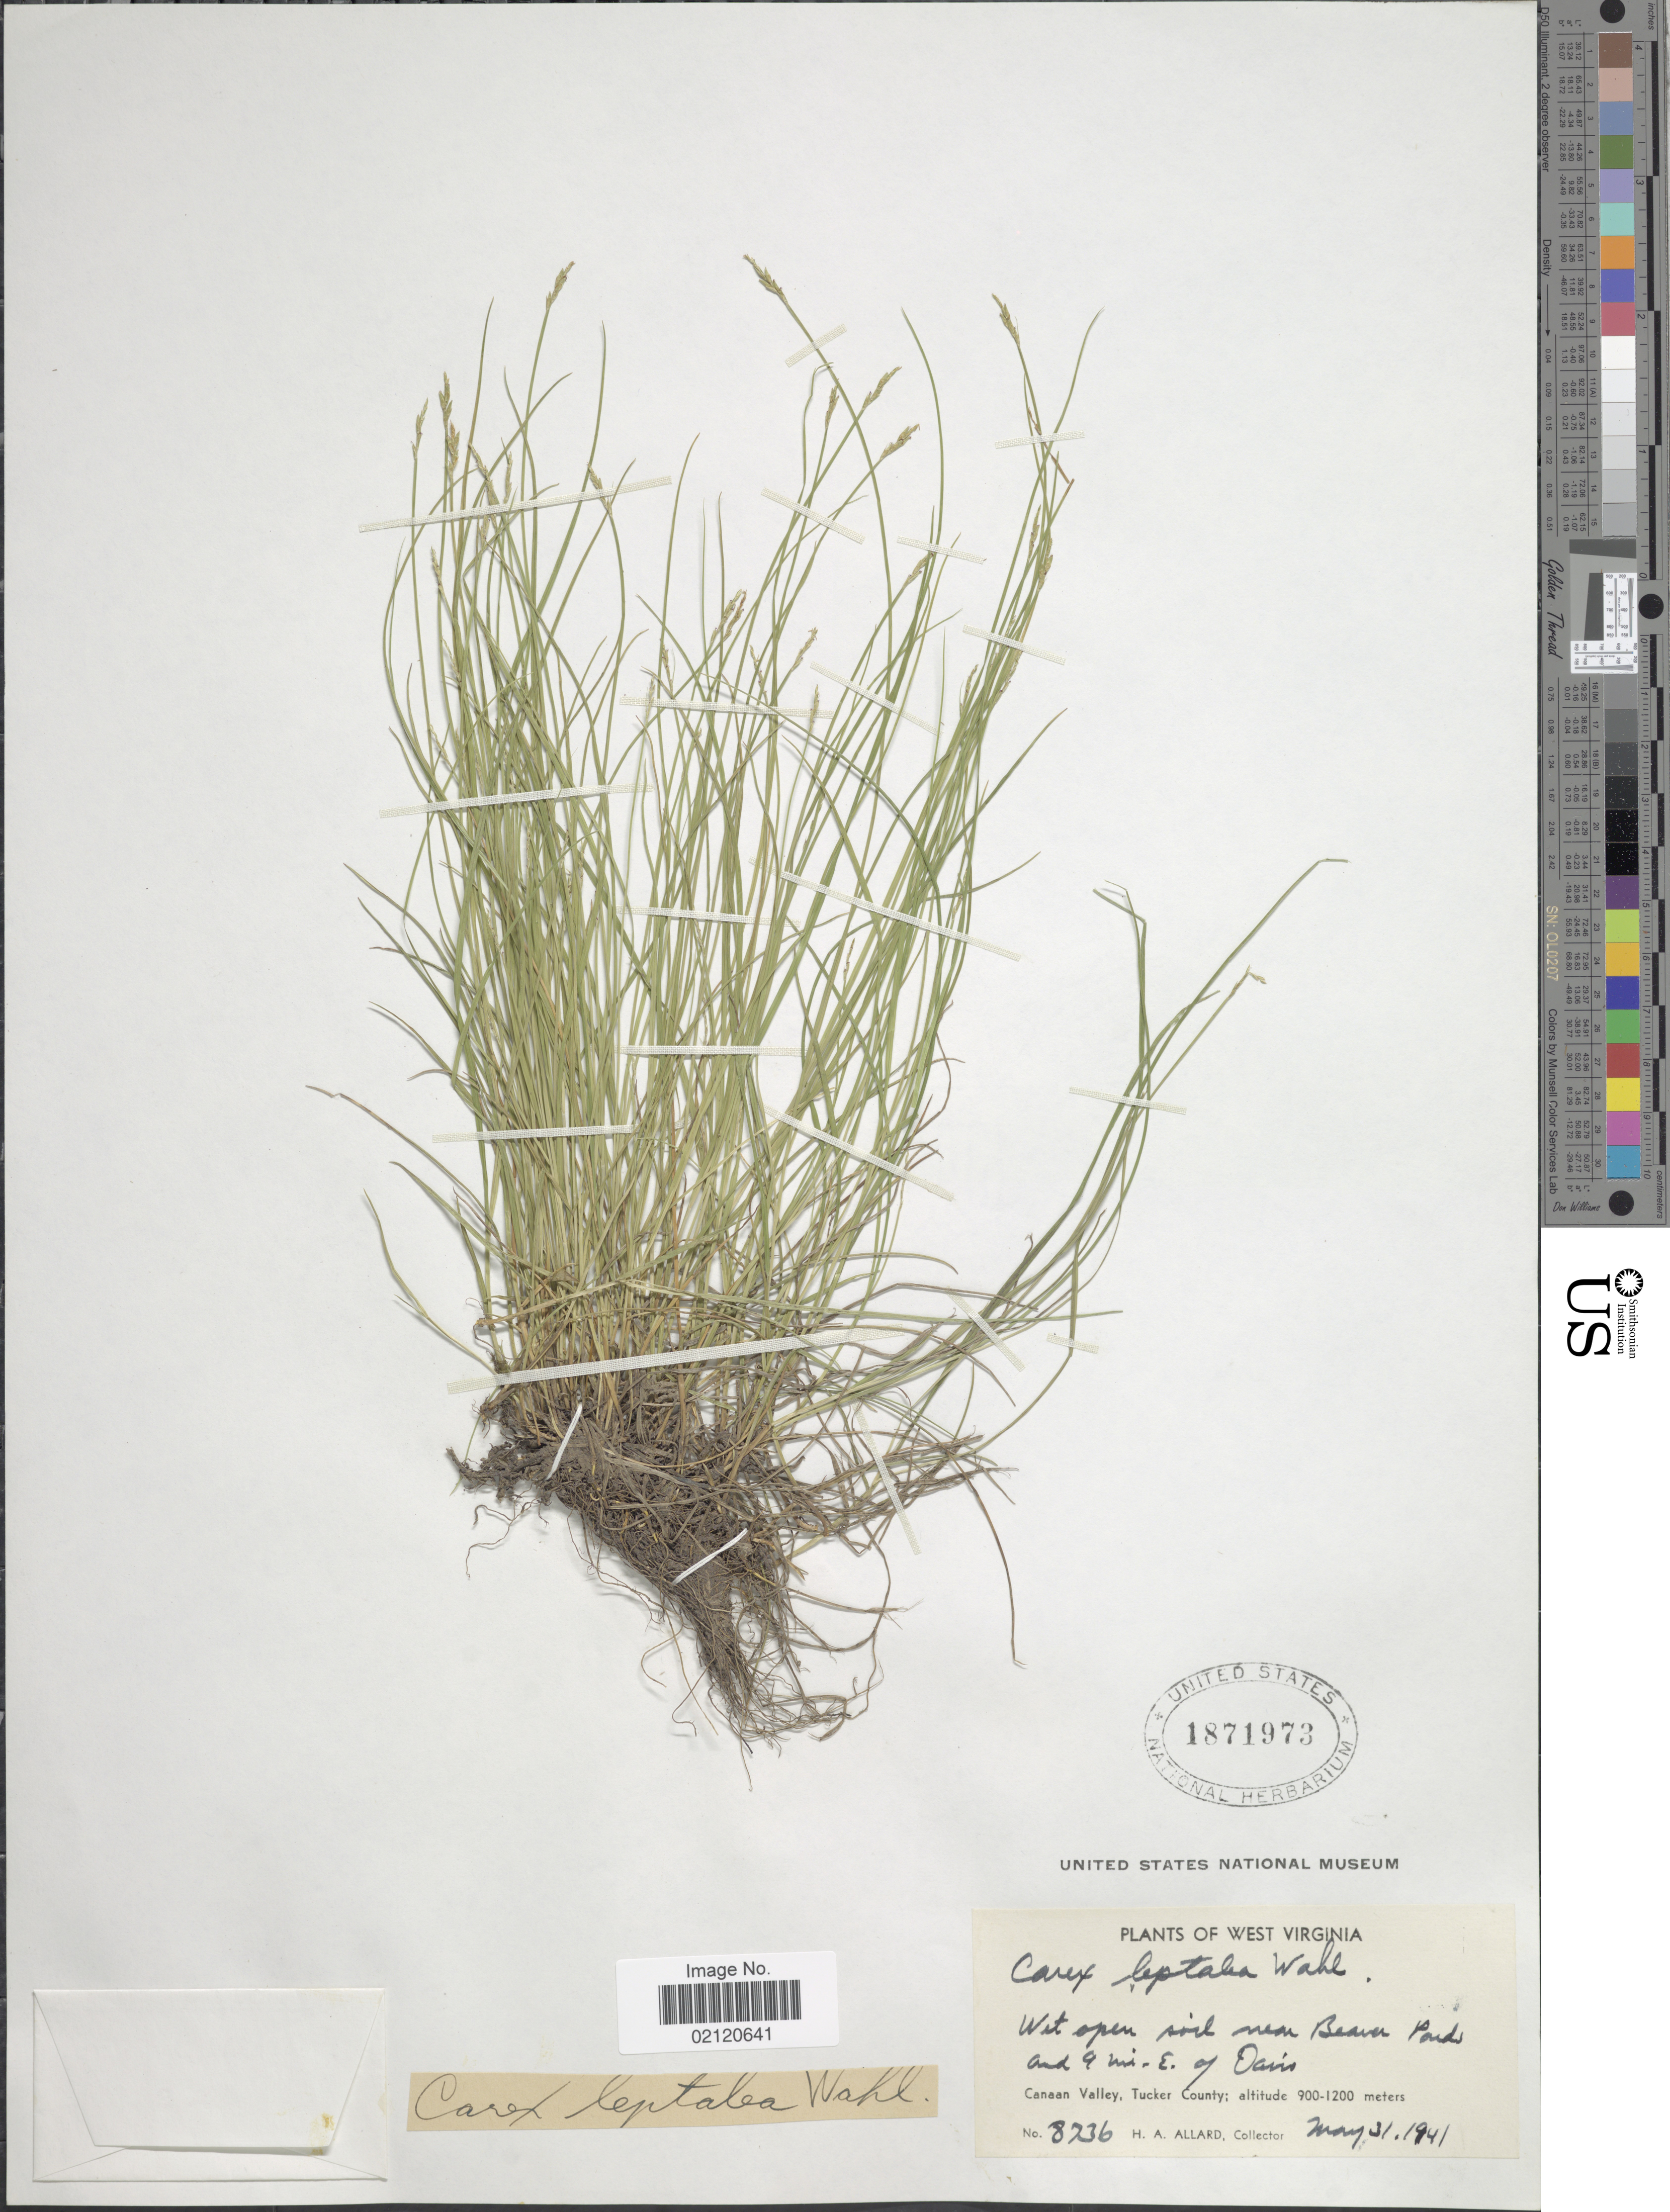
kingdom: Plantae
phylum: Tracheophyta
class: Liliopsida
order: Poales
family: Cyperaceae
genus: Carex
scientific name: Carex leptalea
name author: Wahlenb.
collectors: H. A. Allard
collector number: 8236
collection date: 1941-05-31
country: United States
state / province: West Virginia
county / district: Tucker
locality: Wet open soil near Beaver Pond and 9 mi. E of Davis, Canaan Valley, Tucker County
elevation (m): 900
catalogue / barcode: US 1871973